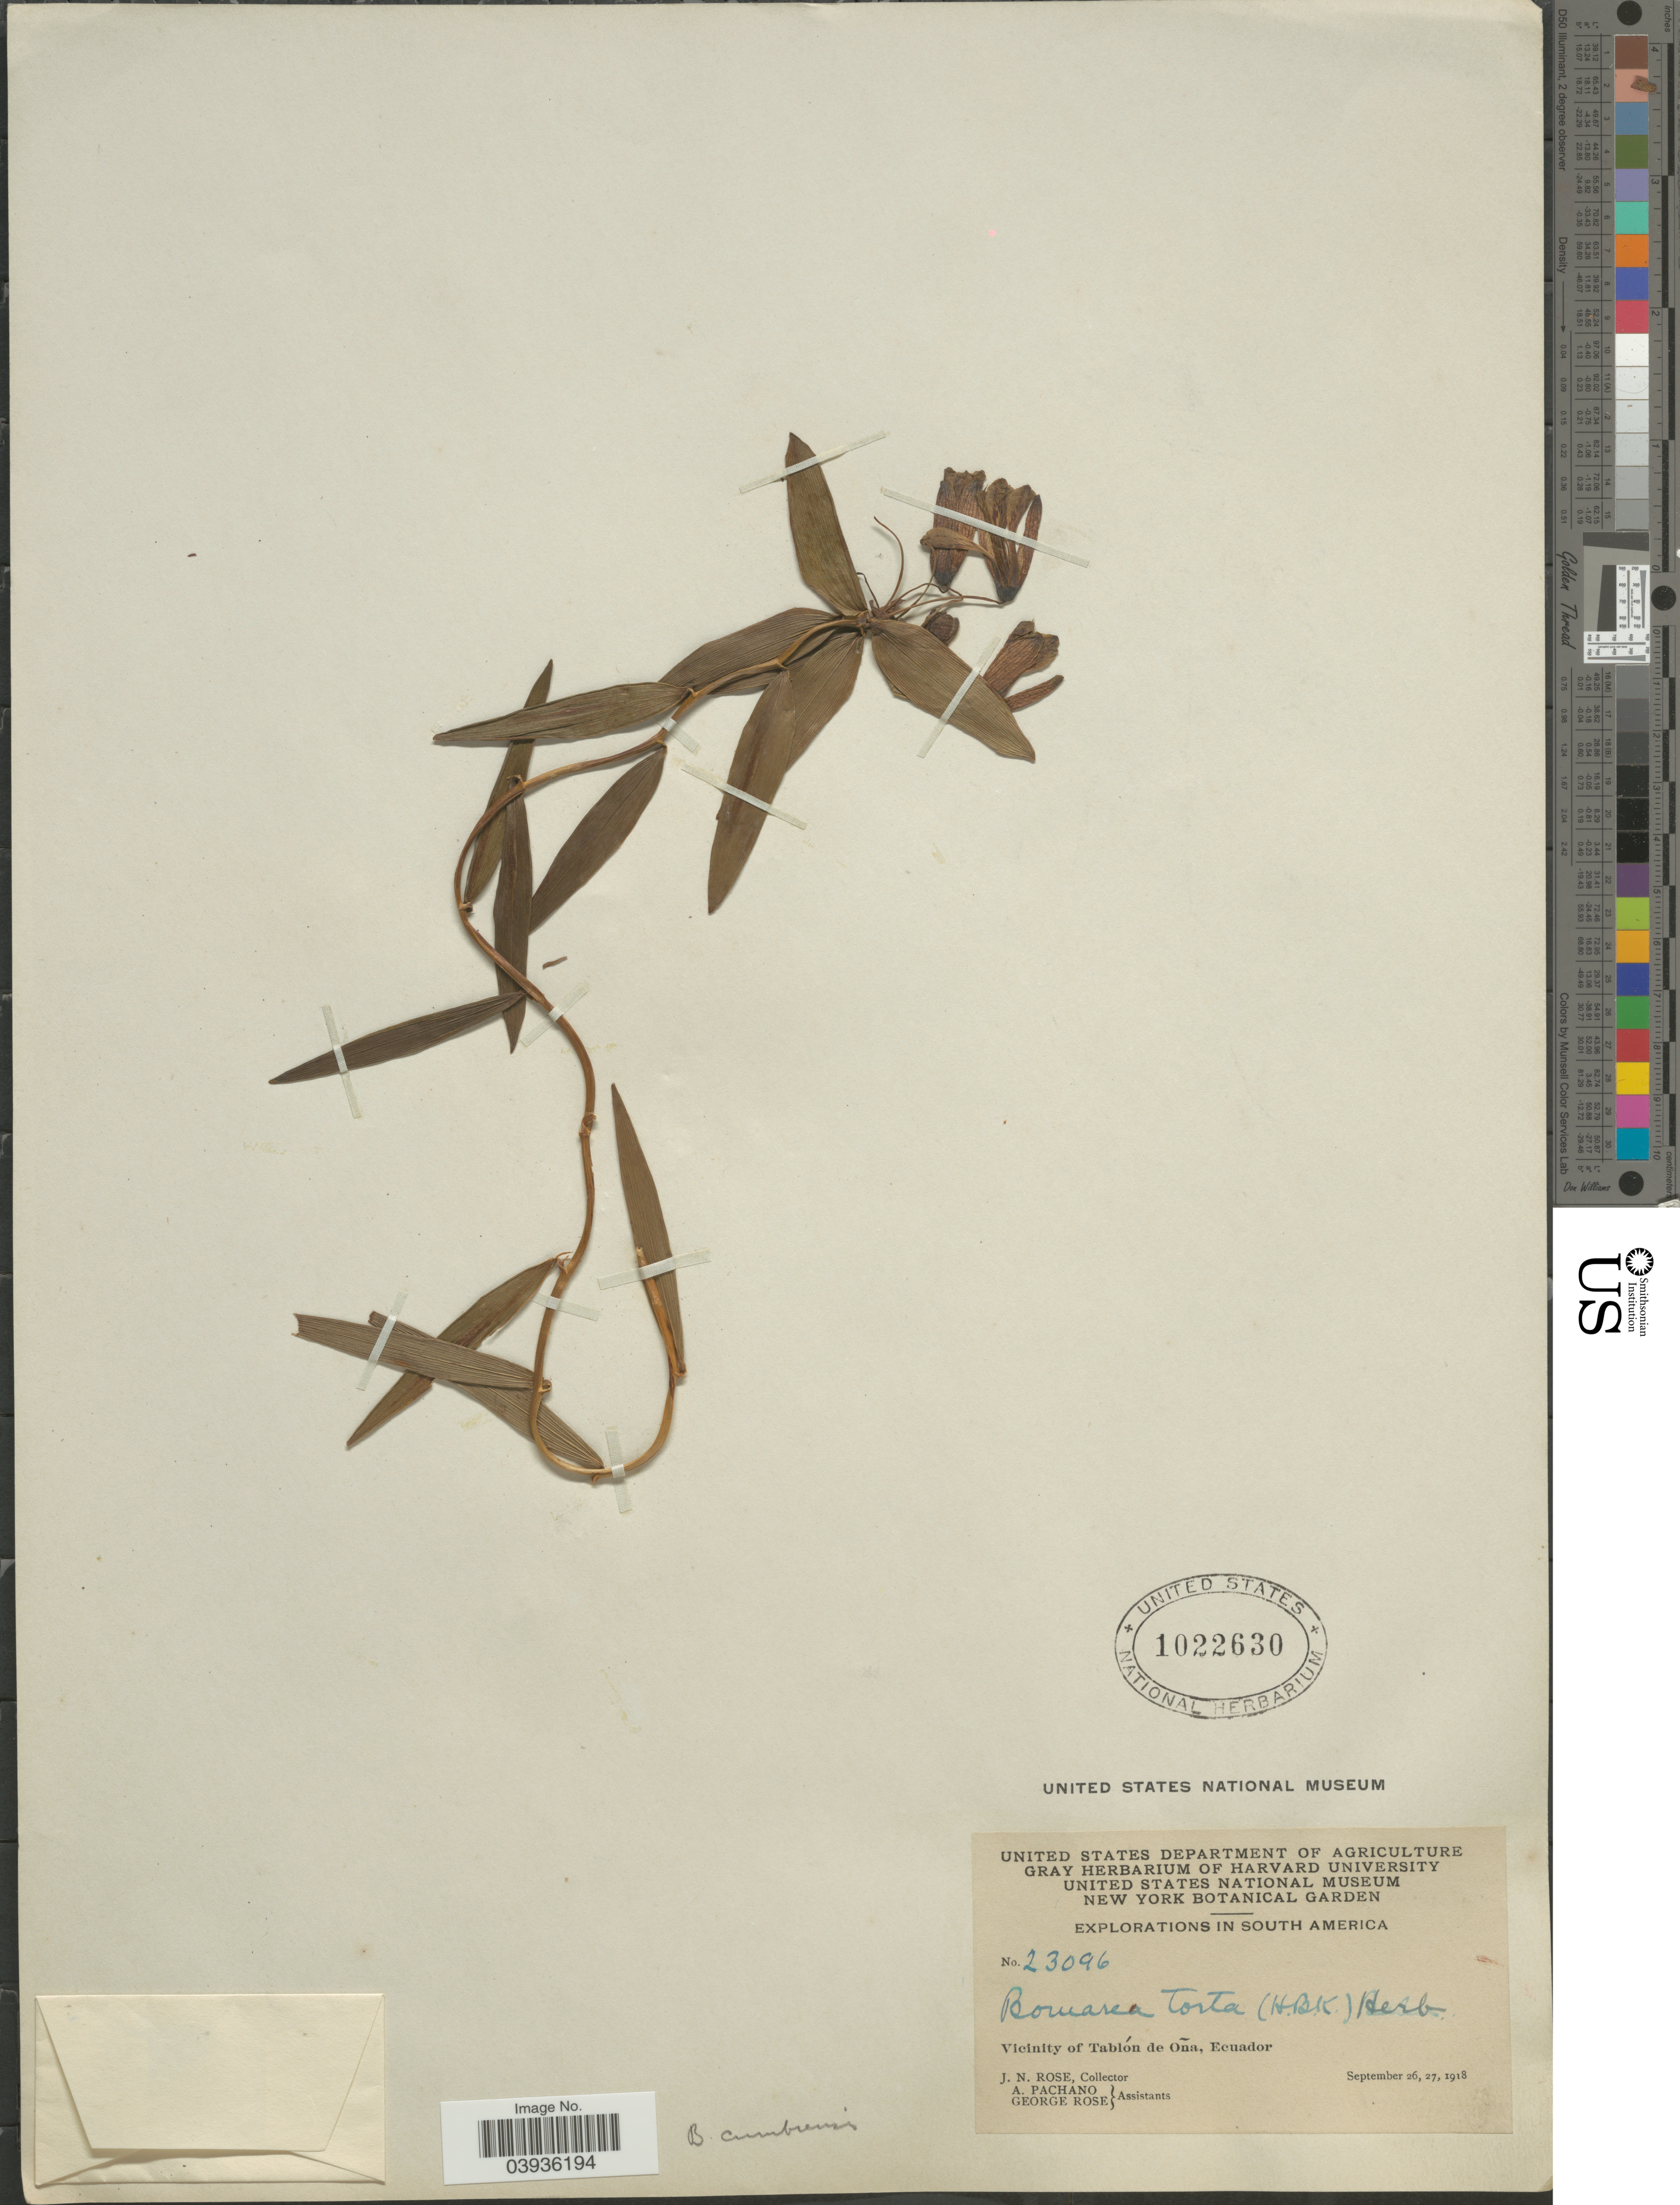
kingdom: Plantae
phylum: Tracheophyta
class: Liliopsida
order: Liliales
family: Alstroemeriaceae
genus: Bomarea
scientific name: Bomarea cumbrensis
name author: Herb.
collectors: J. N. Rose, A. Pachano & G. Rose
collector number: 23096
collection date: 1918-09-26/1918-09-27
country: Ecuador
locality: Vicinity of Tablón de Oña.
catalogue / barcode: US 1022630